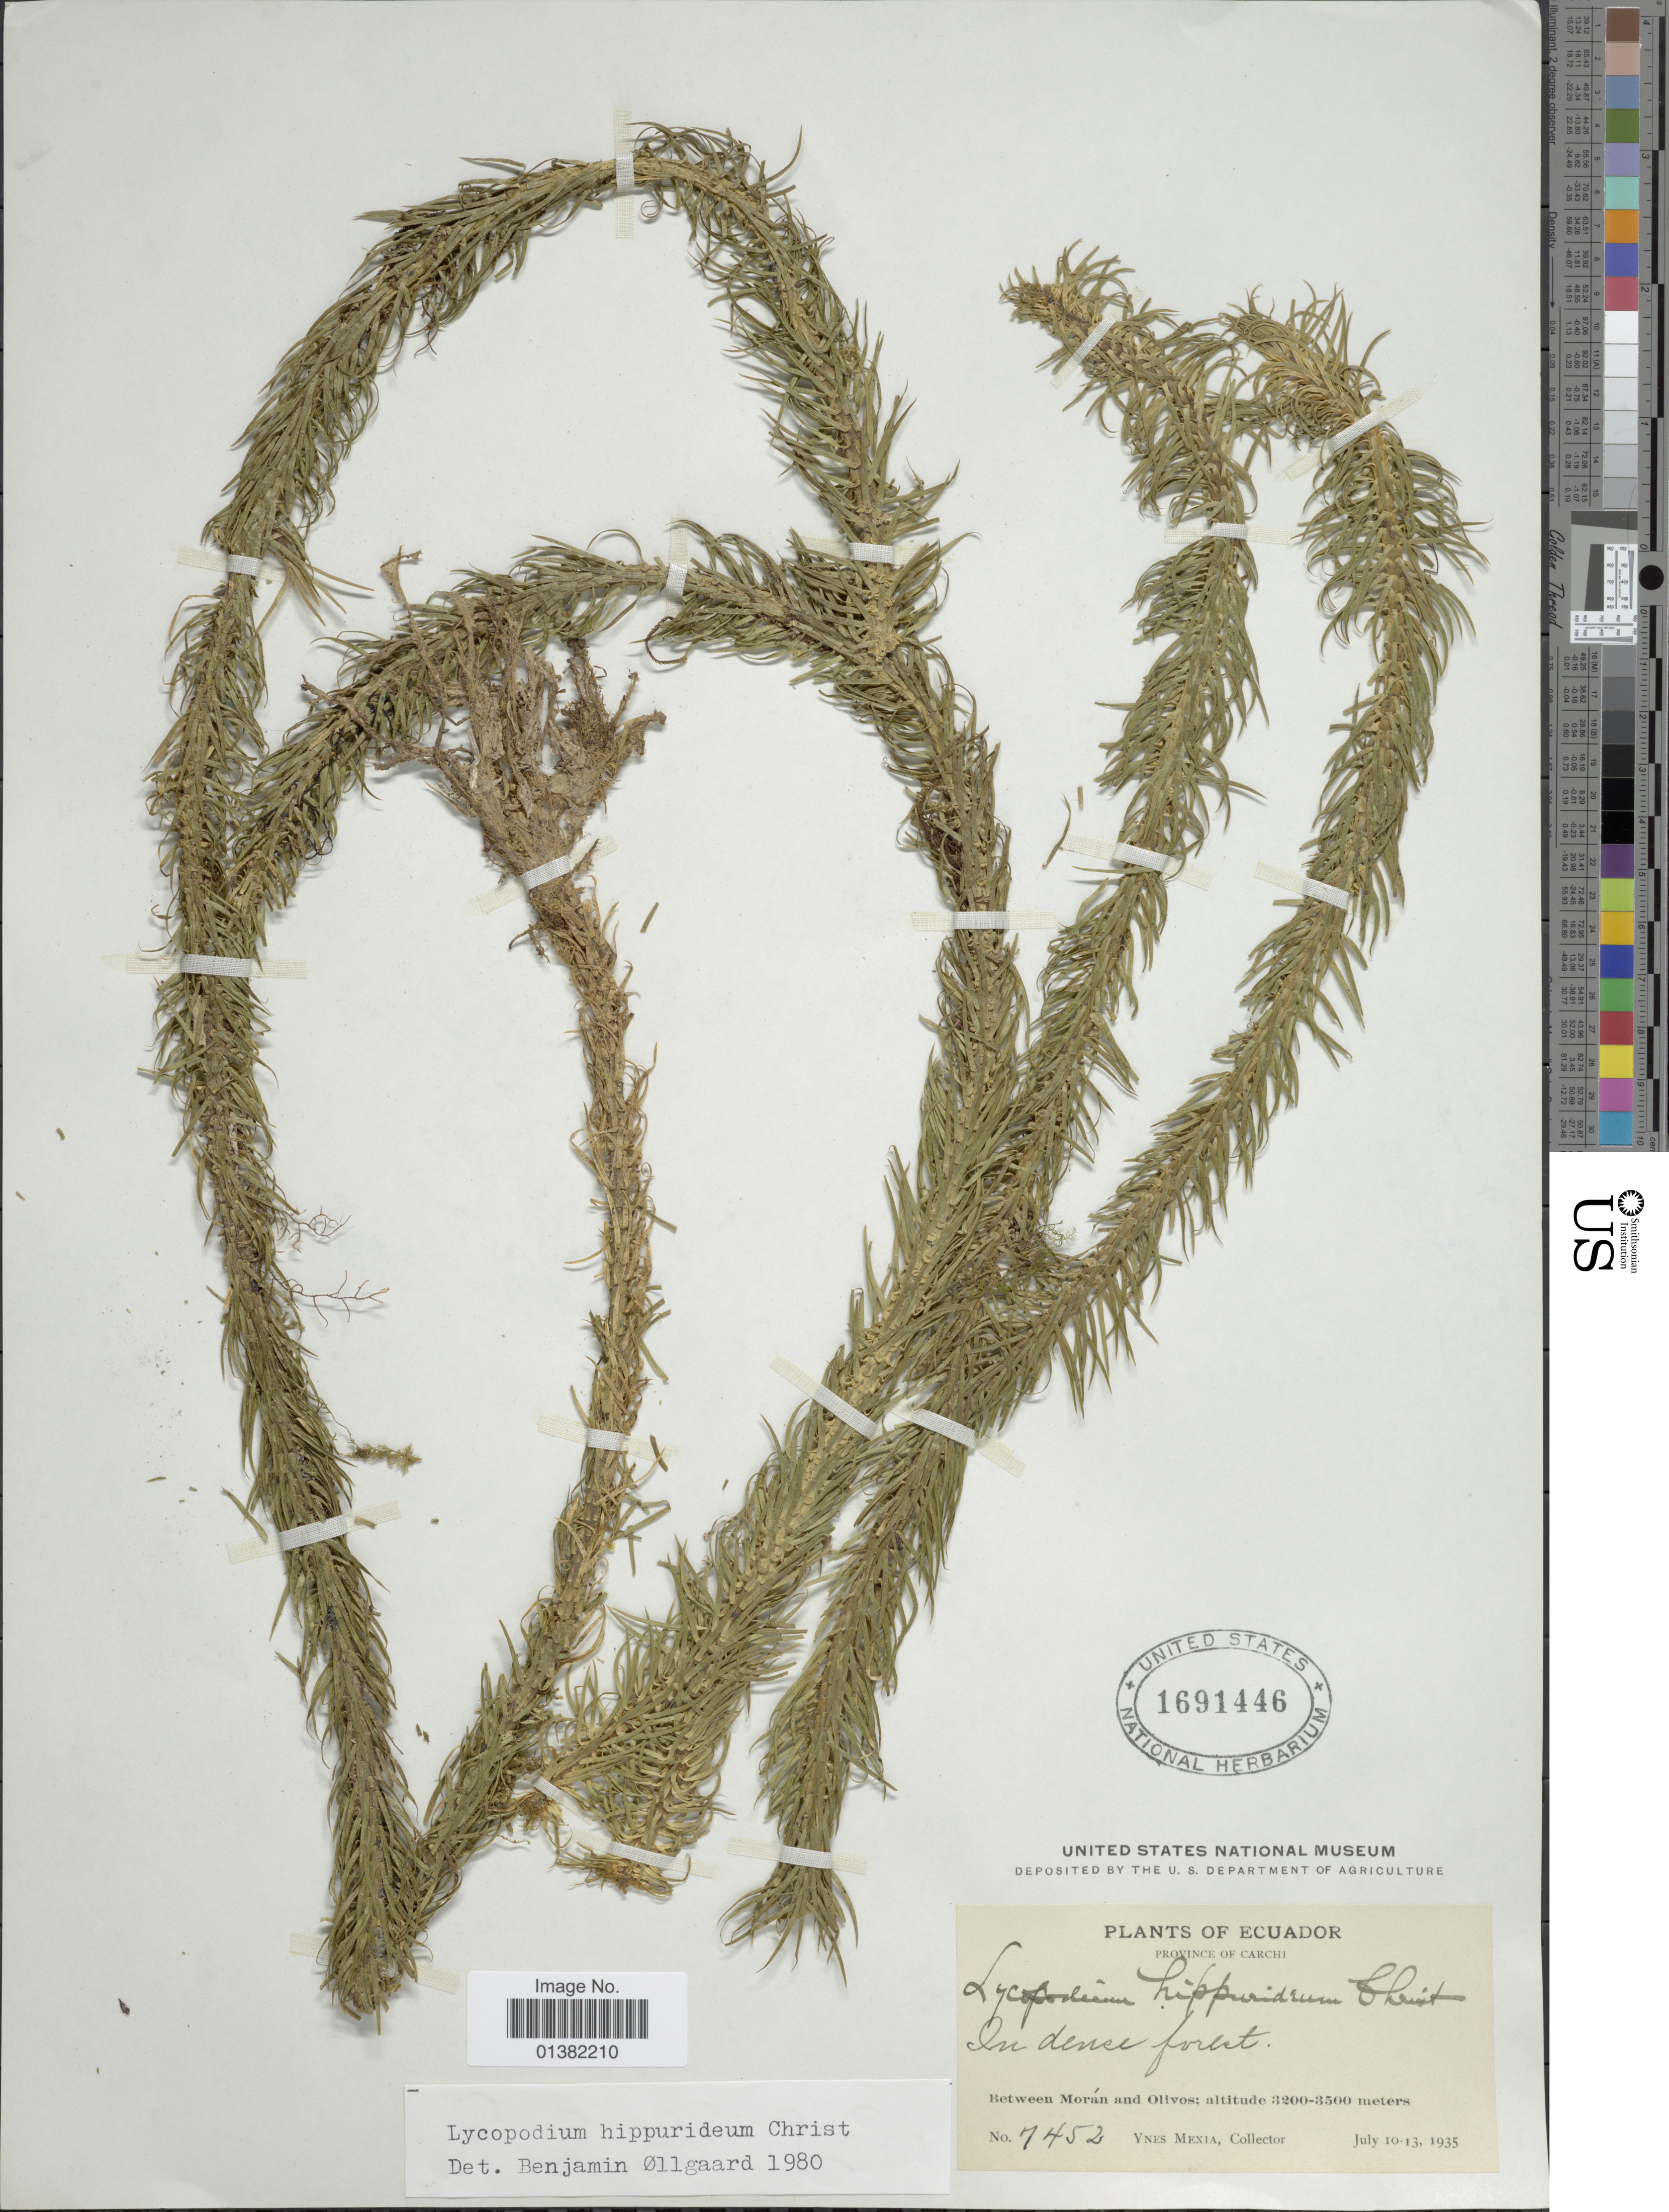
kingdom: Plantae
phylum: Tracheophyta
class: Lycopodiopsida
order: Lycopodiales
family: Lycopodiaceae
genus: Phlegmariurus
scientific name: Phlegmariurus hippurideus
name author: (Christ) B. Øllg.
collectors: Y. Mexia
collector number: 7453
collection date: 1935-07-10/1935-07-13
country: Ecuador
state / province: Carchi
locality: Between Morán and Olivos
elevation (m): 3200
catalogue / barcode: US 1691446